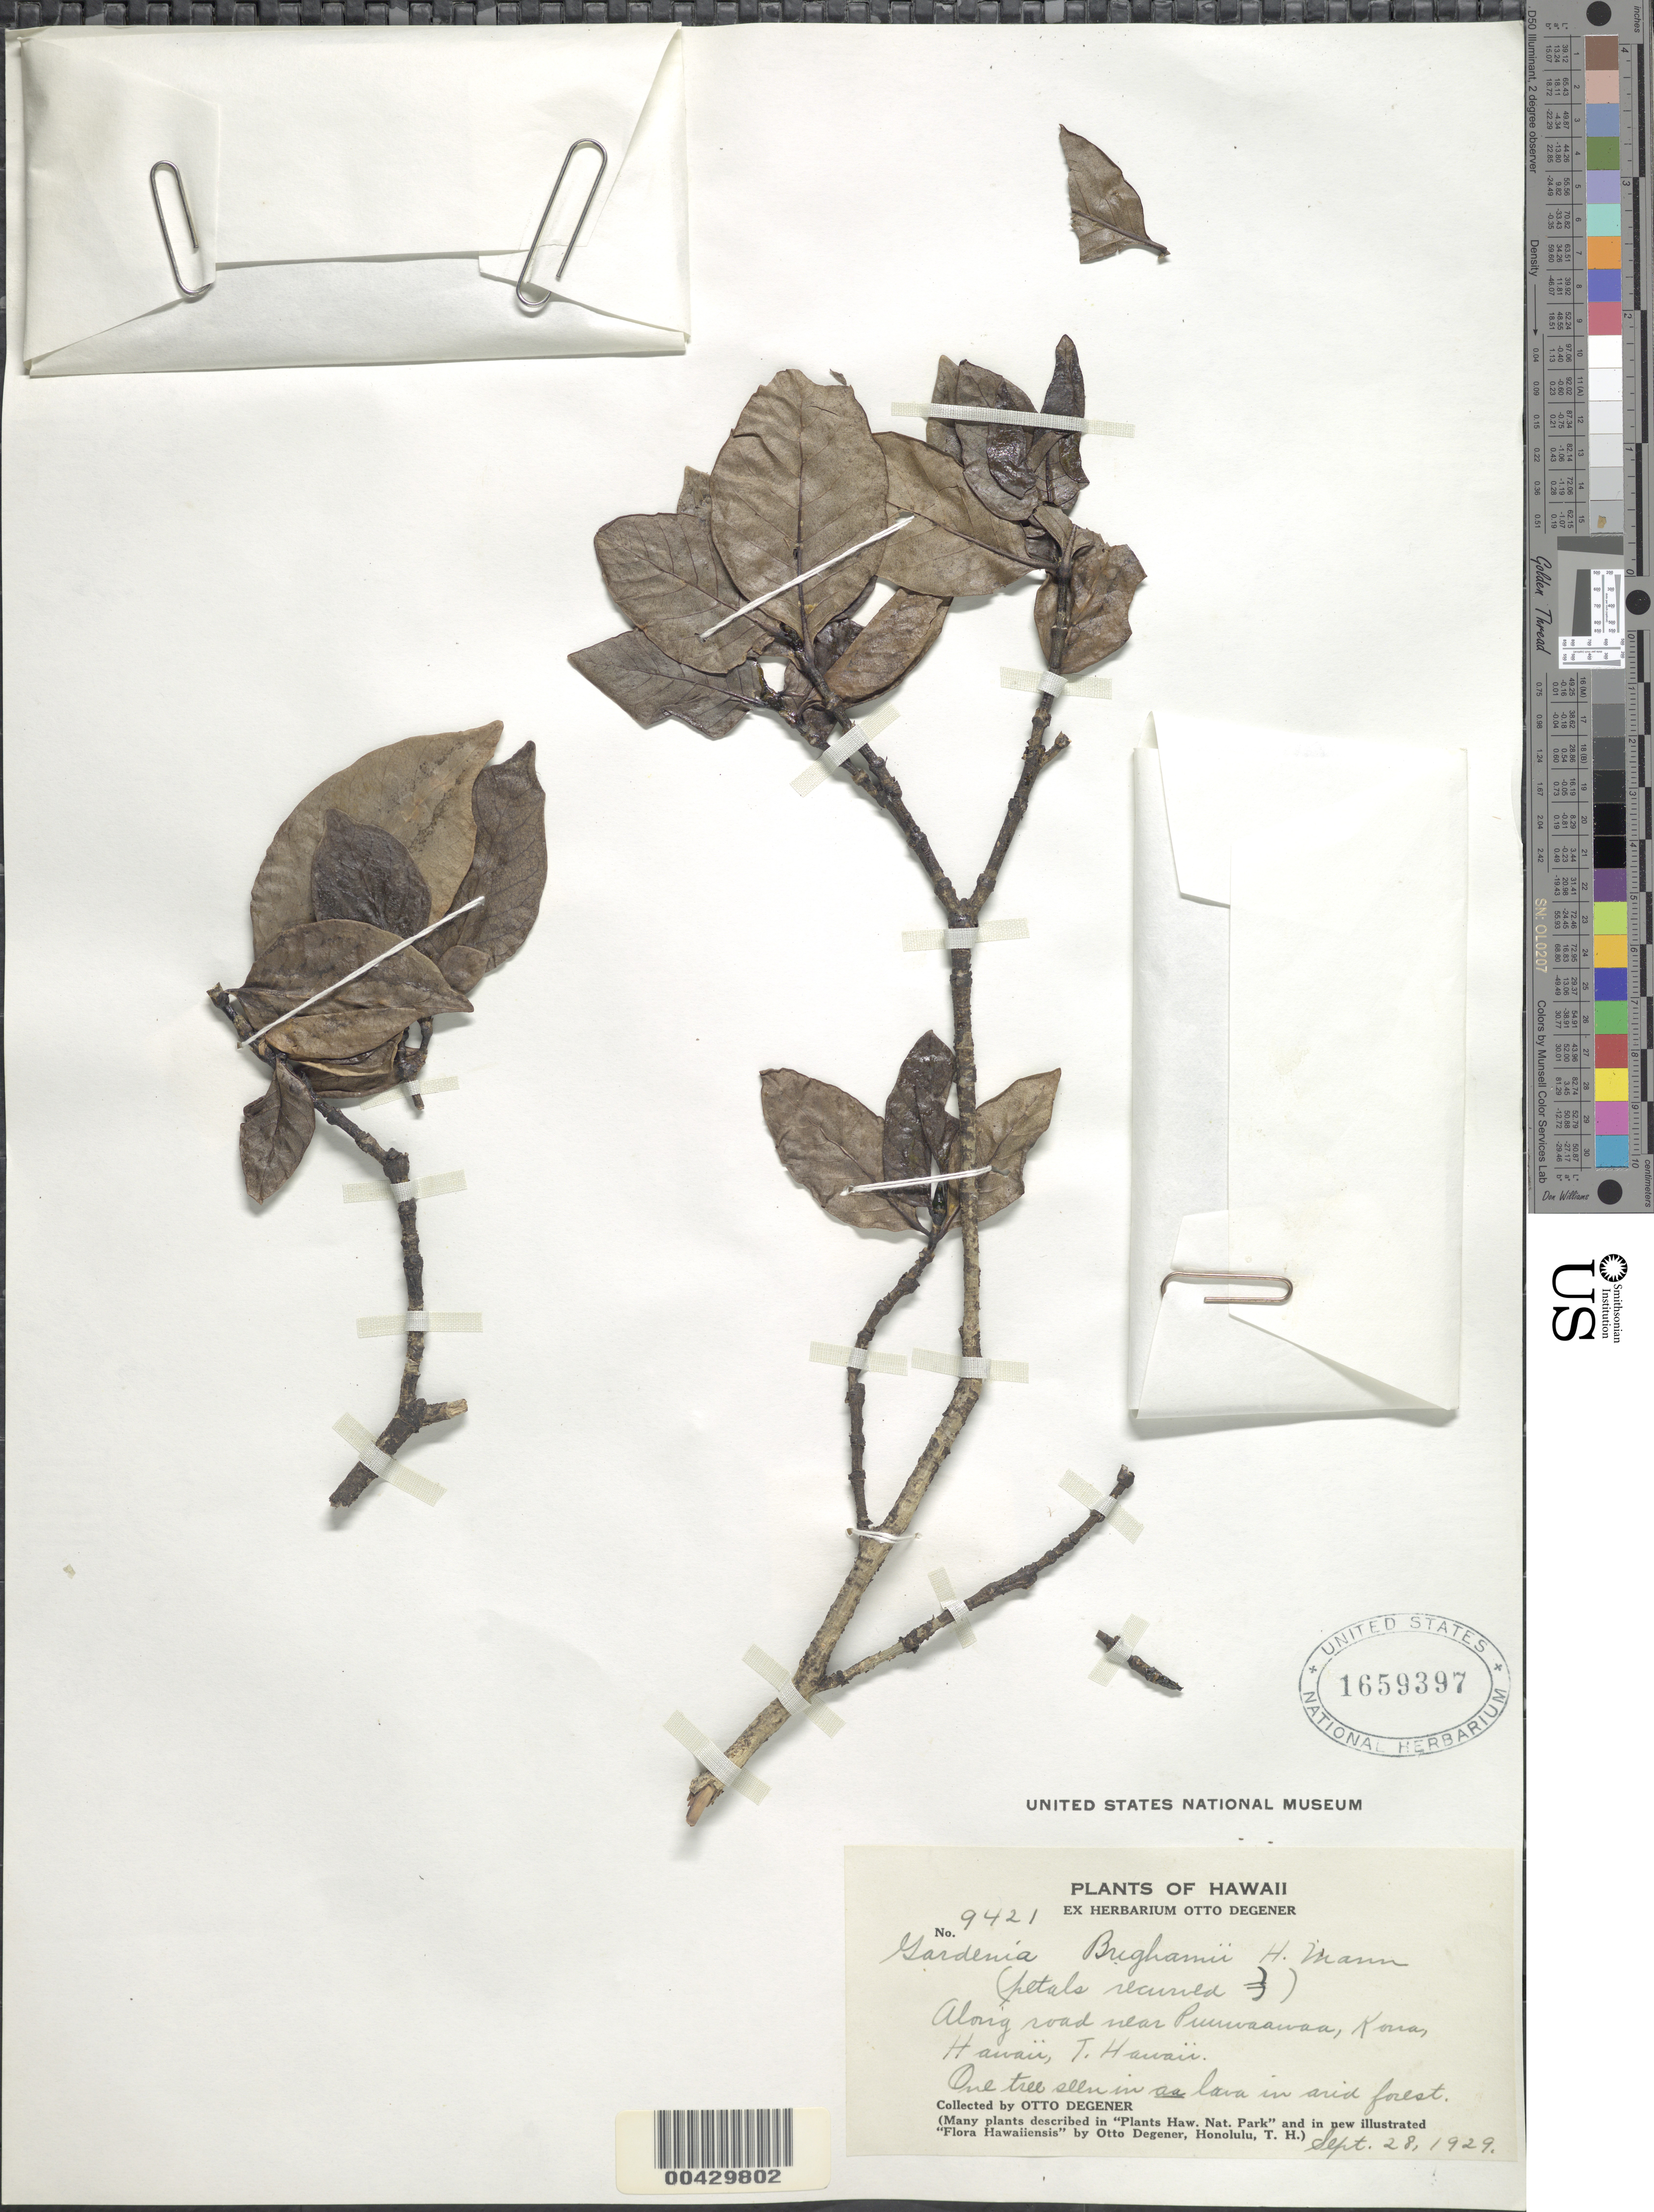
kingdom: Plantae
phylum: Tracheophyta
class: Magnoliopsida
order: Gentianales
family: Rubiaceae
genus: Gardenia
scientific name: Gardenia brighamii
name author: H. Mann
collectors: O. Degener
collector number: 9421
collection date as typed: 28 Sep 1929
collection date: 1929-09-28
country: United States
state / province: Hawaii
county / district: Hawaii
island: Hawaii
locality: Along road near Puuwaawaa, Kona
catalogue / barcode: US 1659397